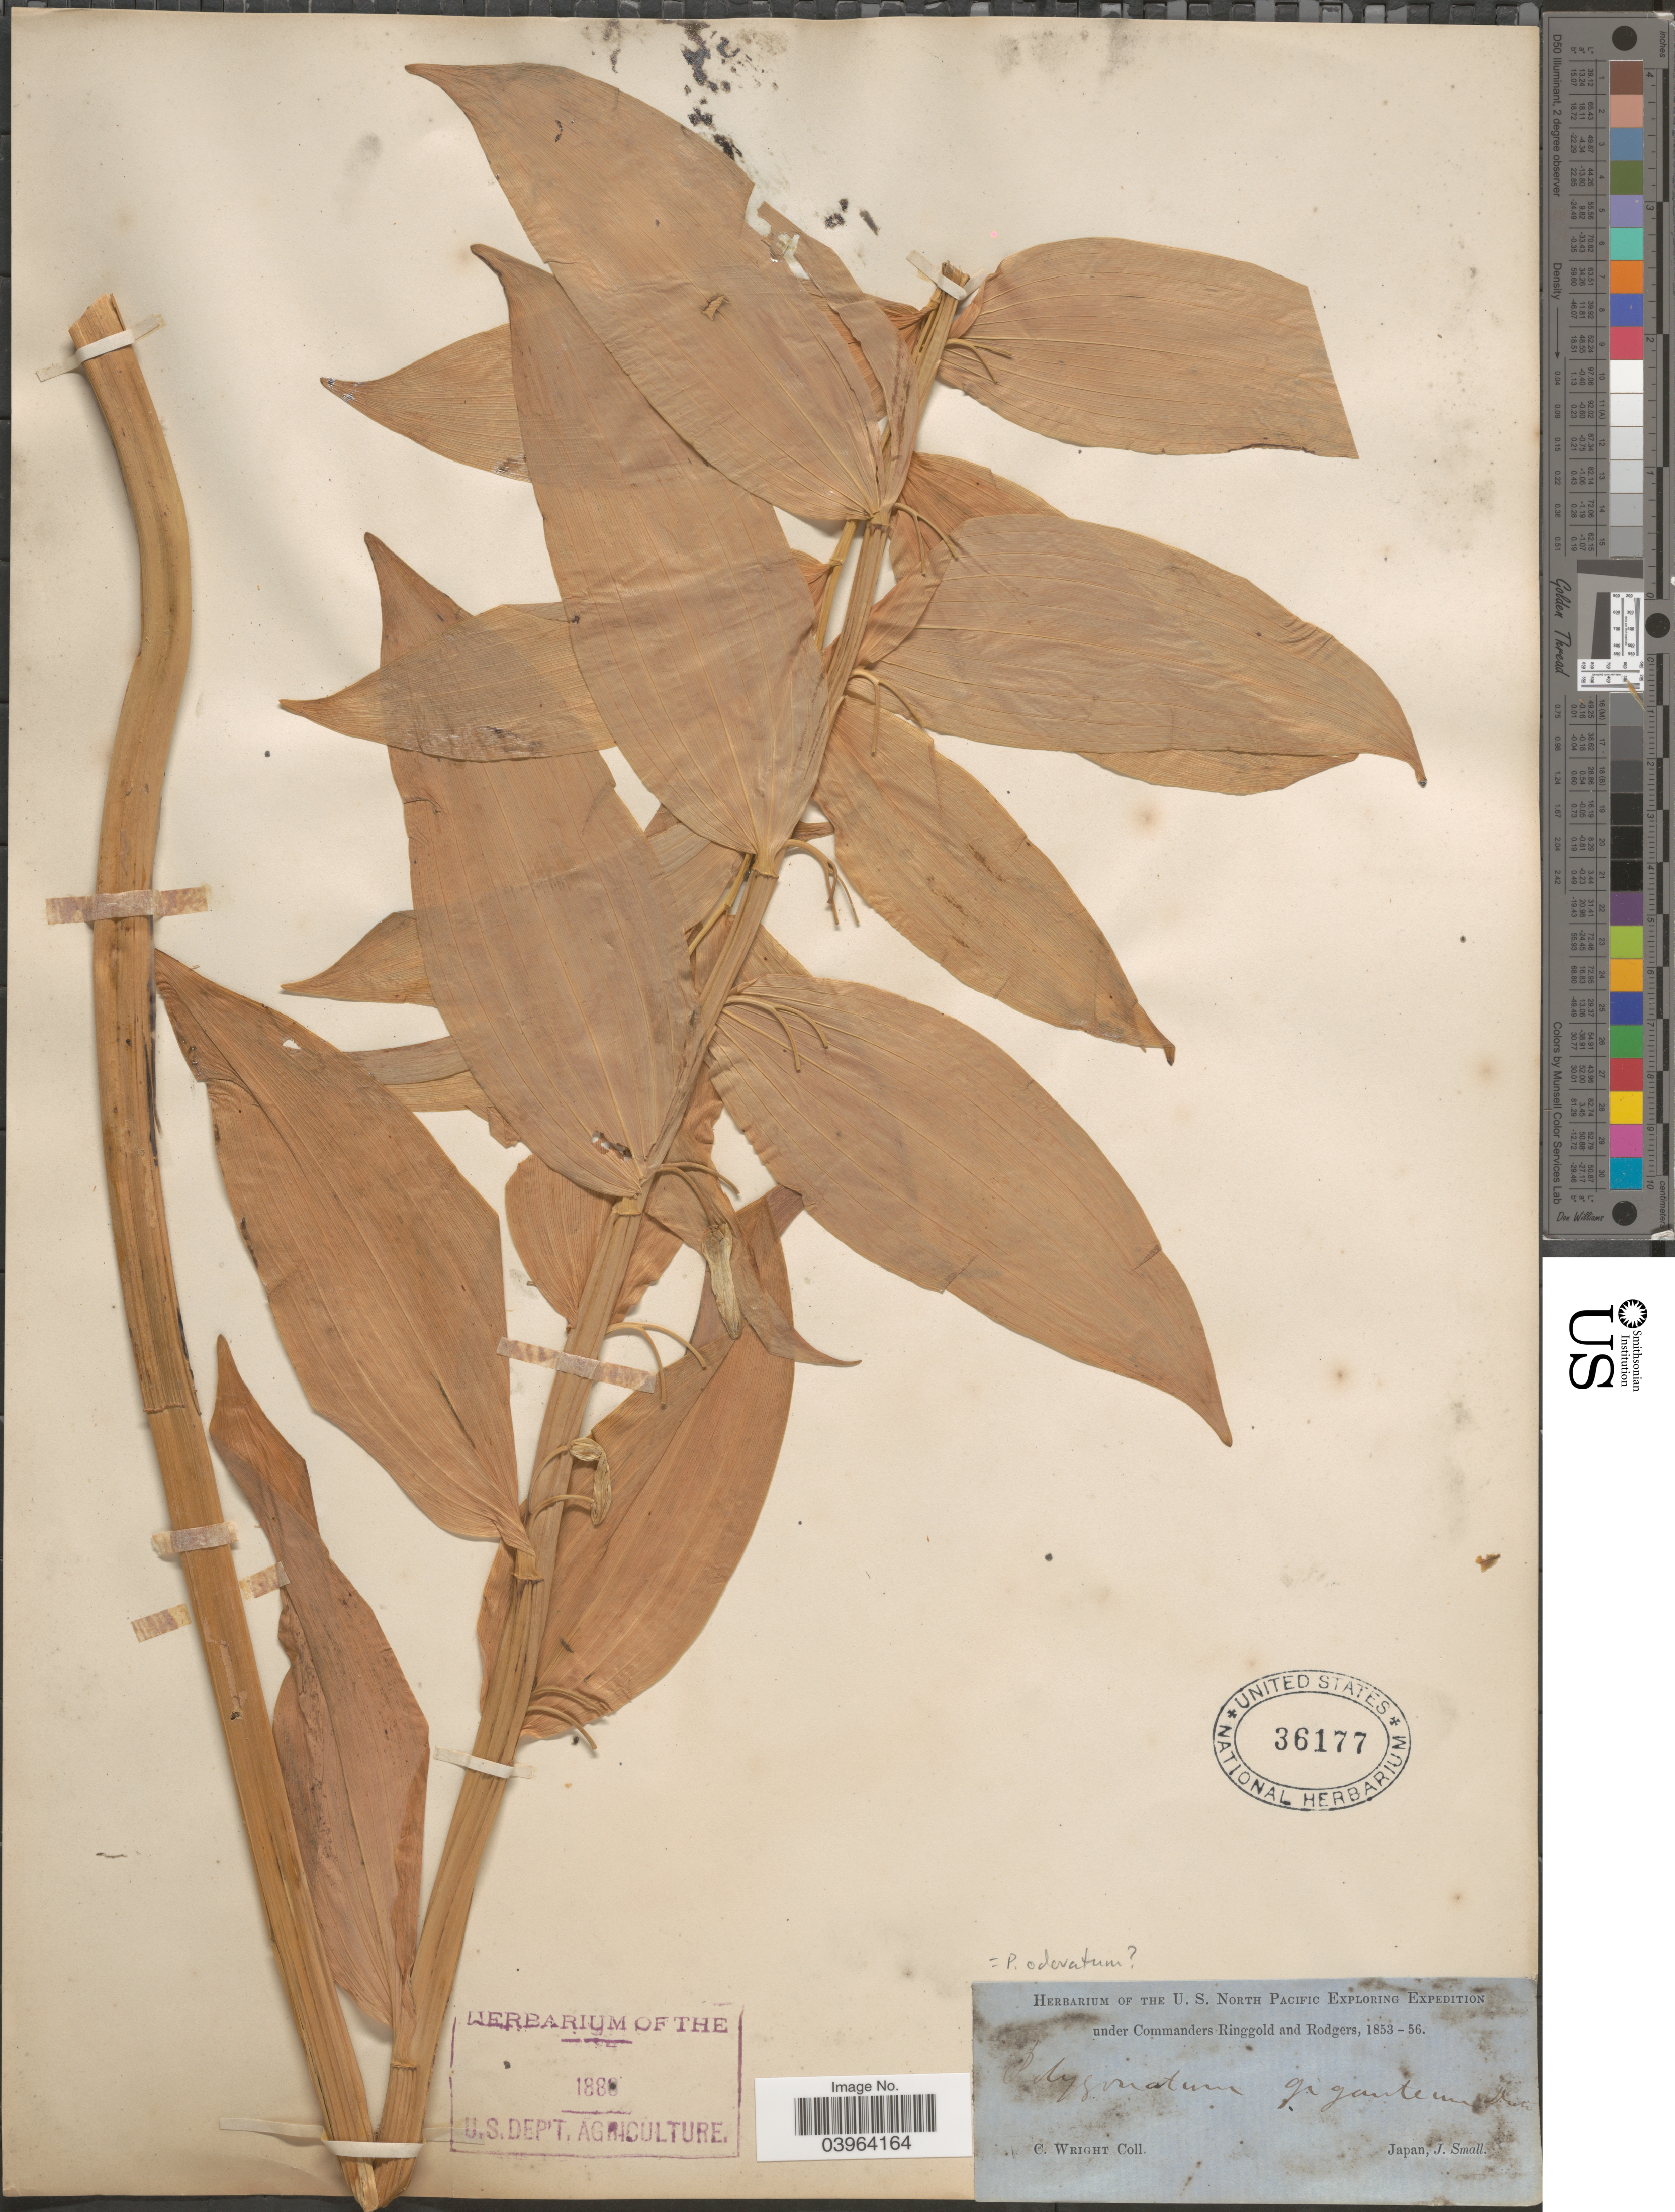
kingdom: Plantae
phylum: Tracheophyta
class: Liliopsida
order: Asparagales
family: Asparagaceae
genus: Polygonatum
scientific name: Polygonatum odoratum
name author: (Mill.) Druce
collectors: C. Wright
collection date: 1853/1856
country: Japan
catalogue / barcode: US 36177